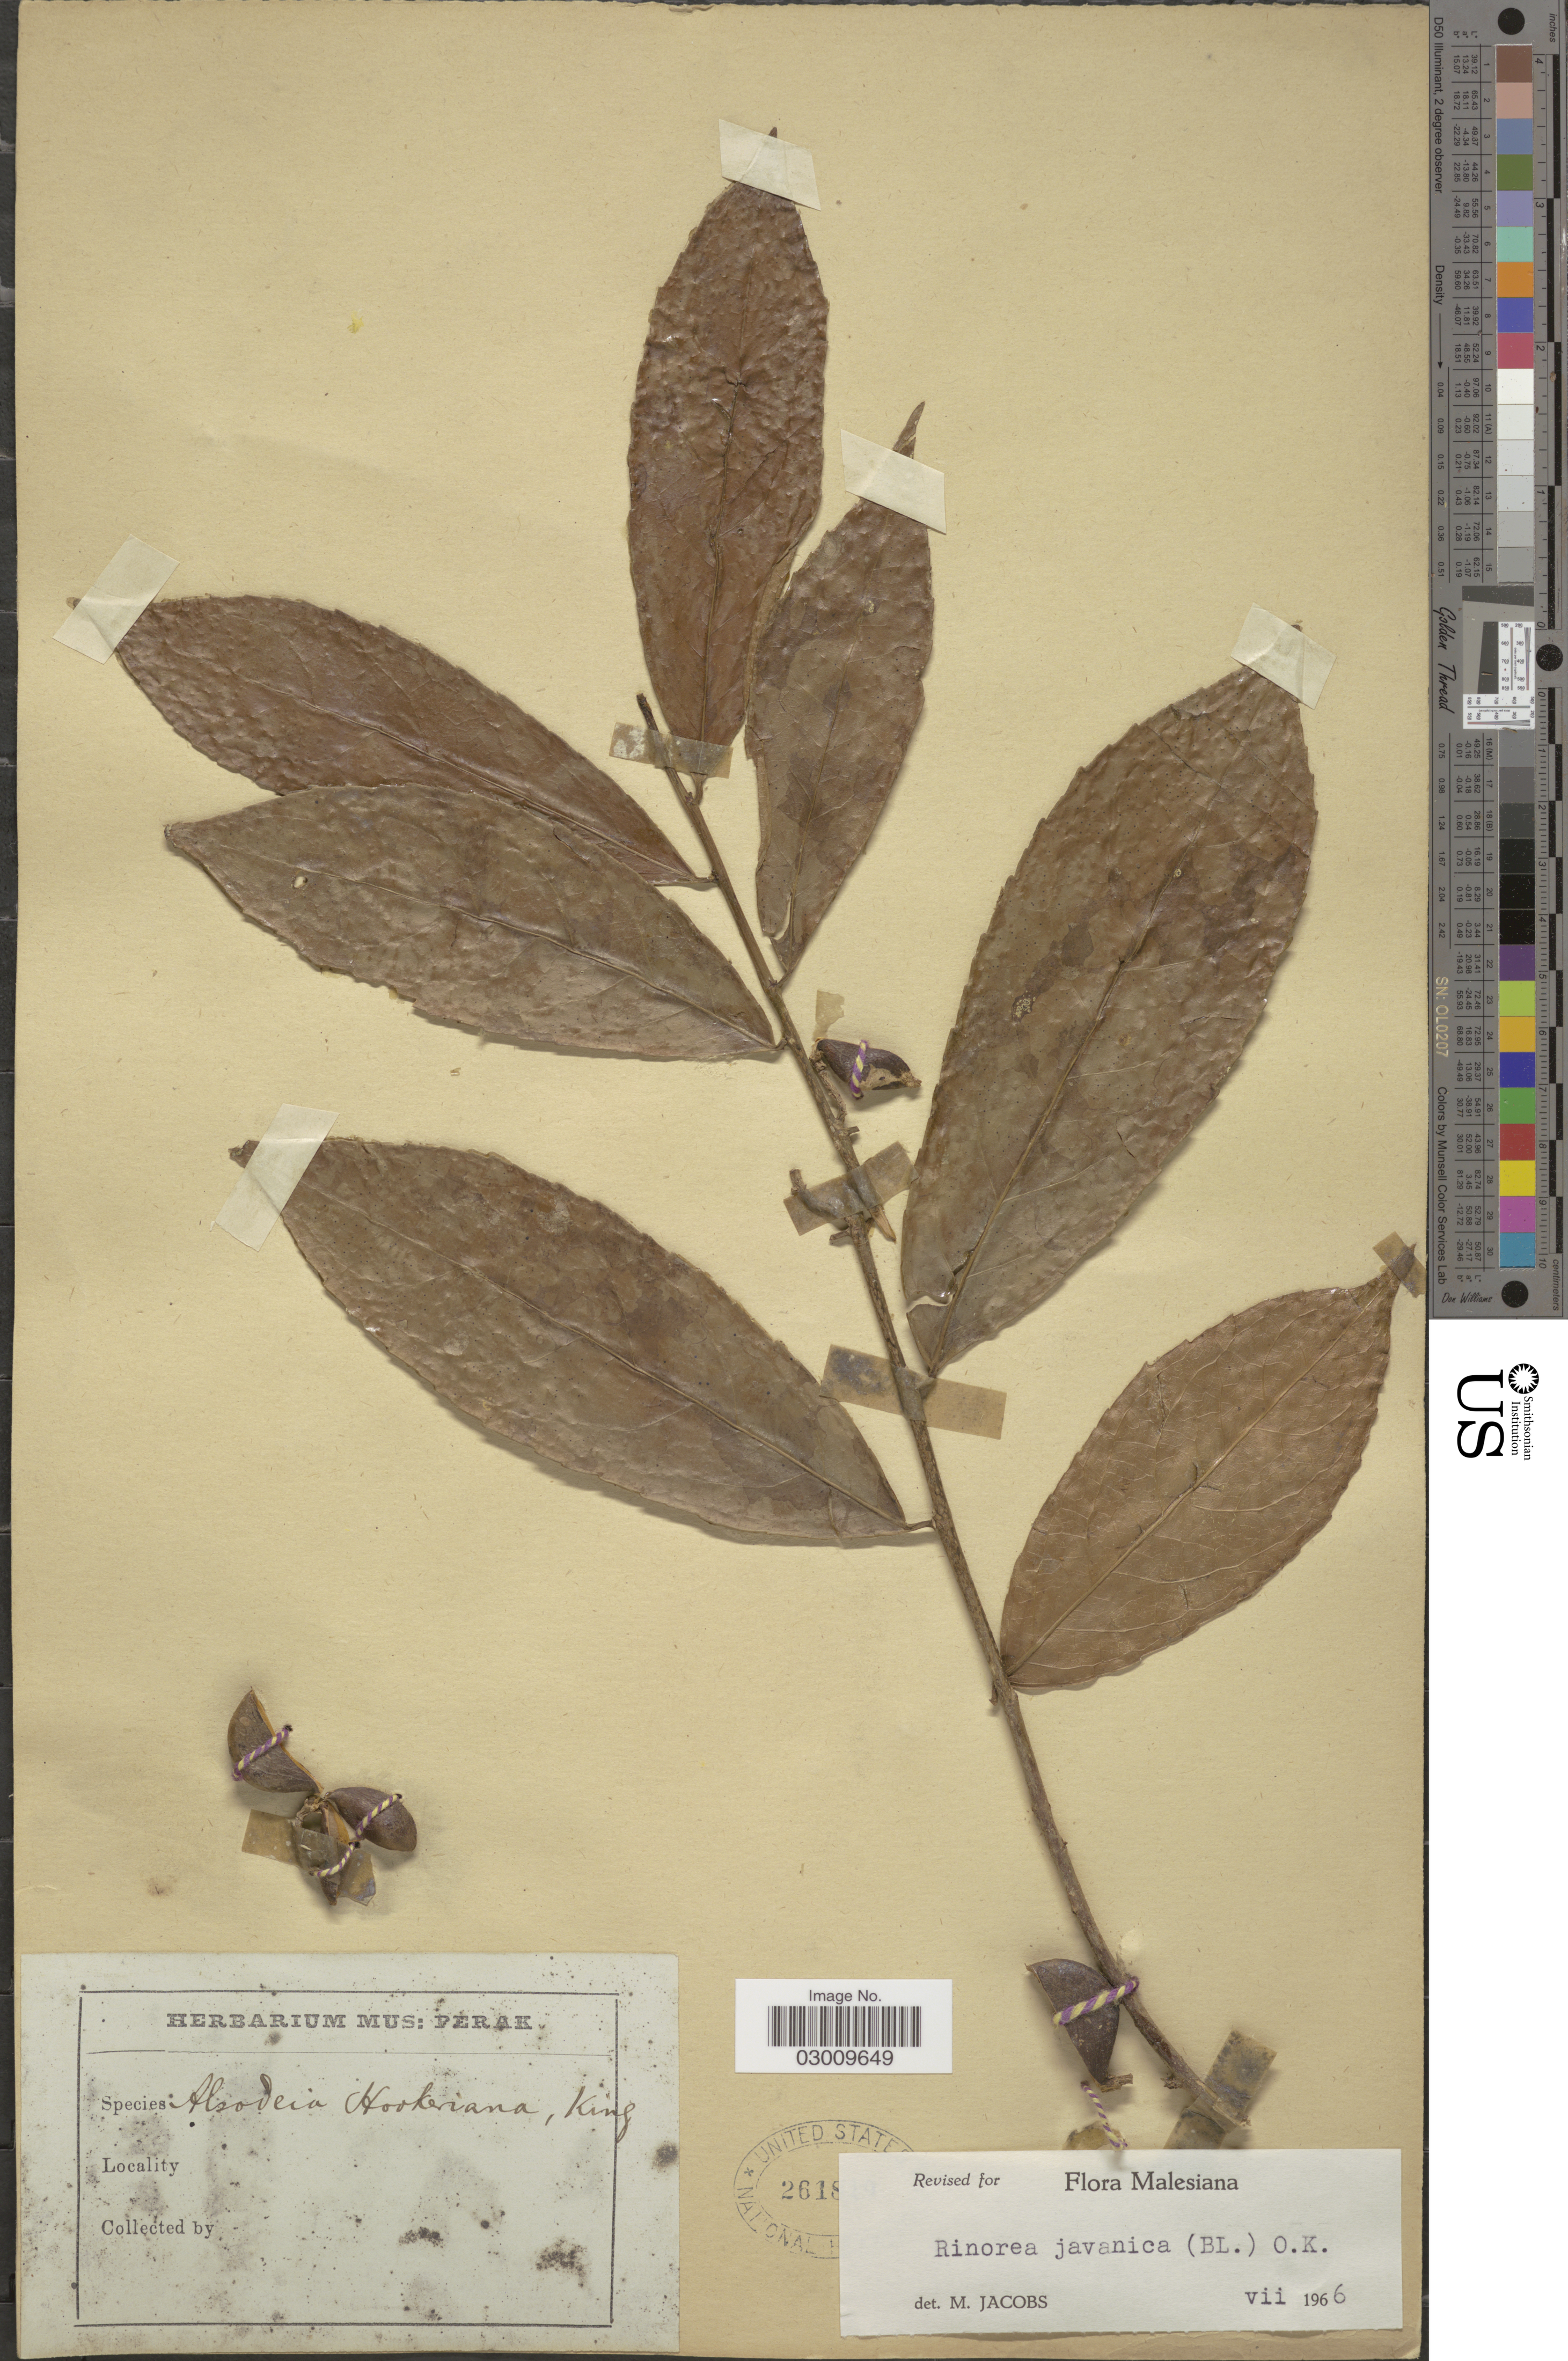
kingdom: Plantae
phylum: Tracheophyta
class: Magnoliopsida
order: Malpighiales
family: Violaceae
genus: Rinorea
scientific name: Rinorea javanica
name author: (Blume) Kuntze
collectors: Ex herb. Mus: Perak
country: Malaysia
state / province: Perak